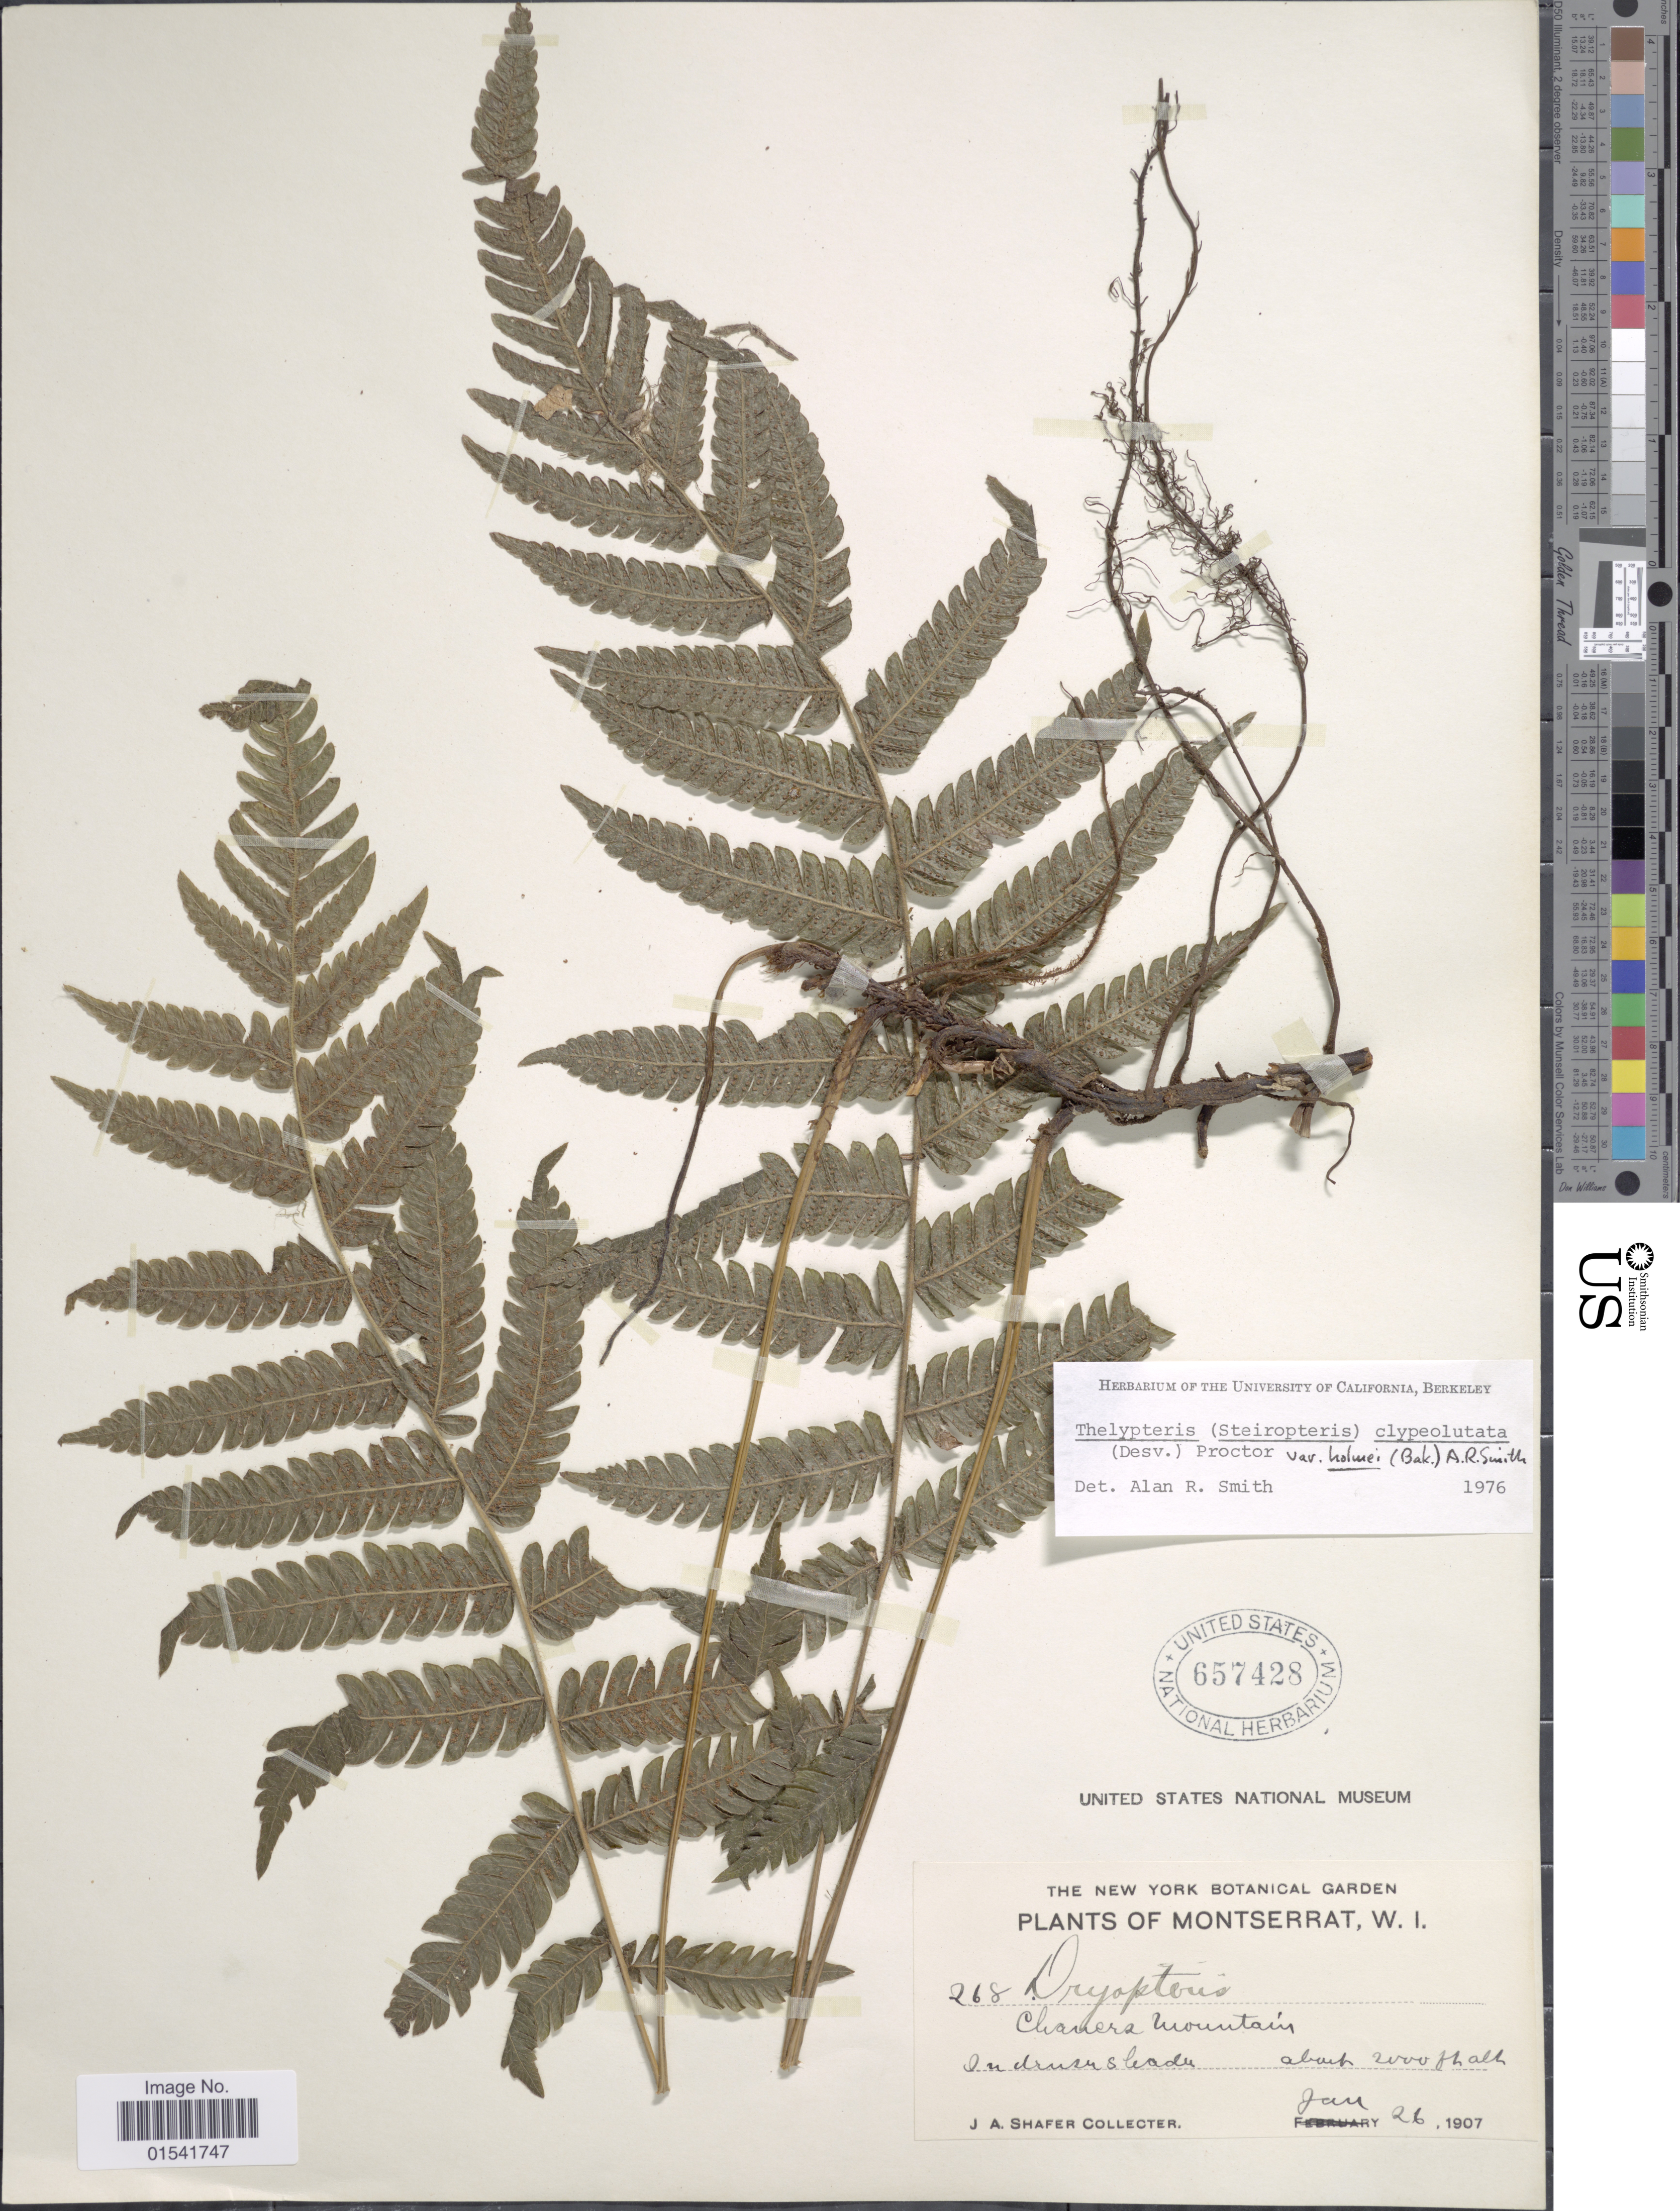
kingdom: Plantae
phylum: Tracheophyta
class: Polypodiopsida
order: Polypodiales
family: Thelypteridaceae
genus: Steiropteris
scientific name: Steiropteris clypeolutata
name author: (Desv.) Pic. Serm.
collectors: J. A. Shafer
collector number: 268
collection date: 1907-01-26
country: Montserrat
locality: W.I., Chanerz Mountain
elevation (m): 610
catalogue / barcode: US 657428